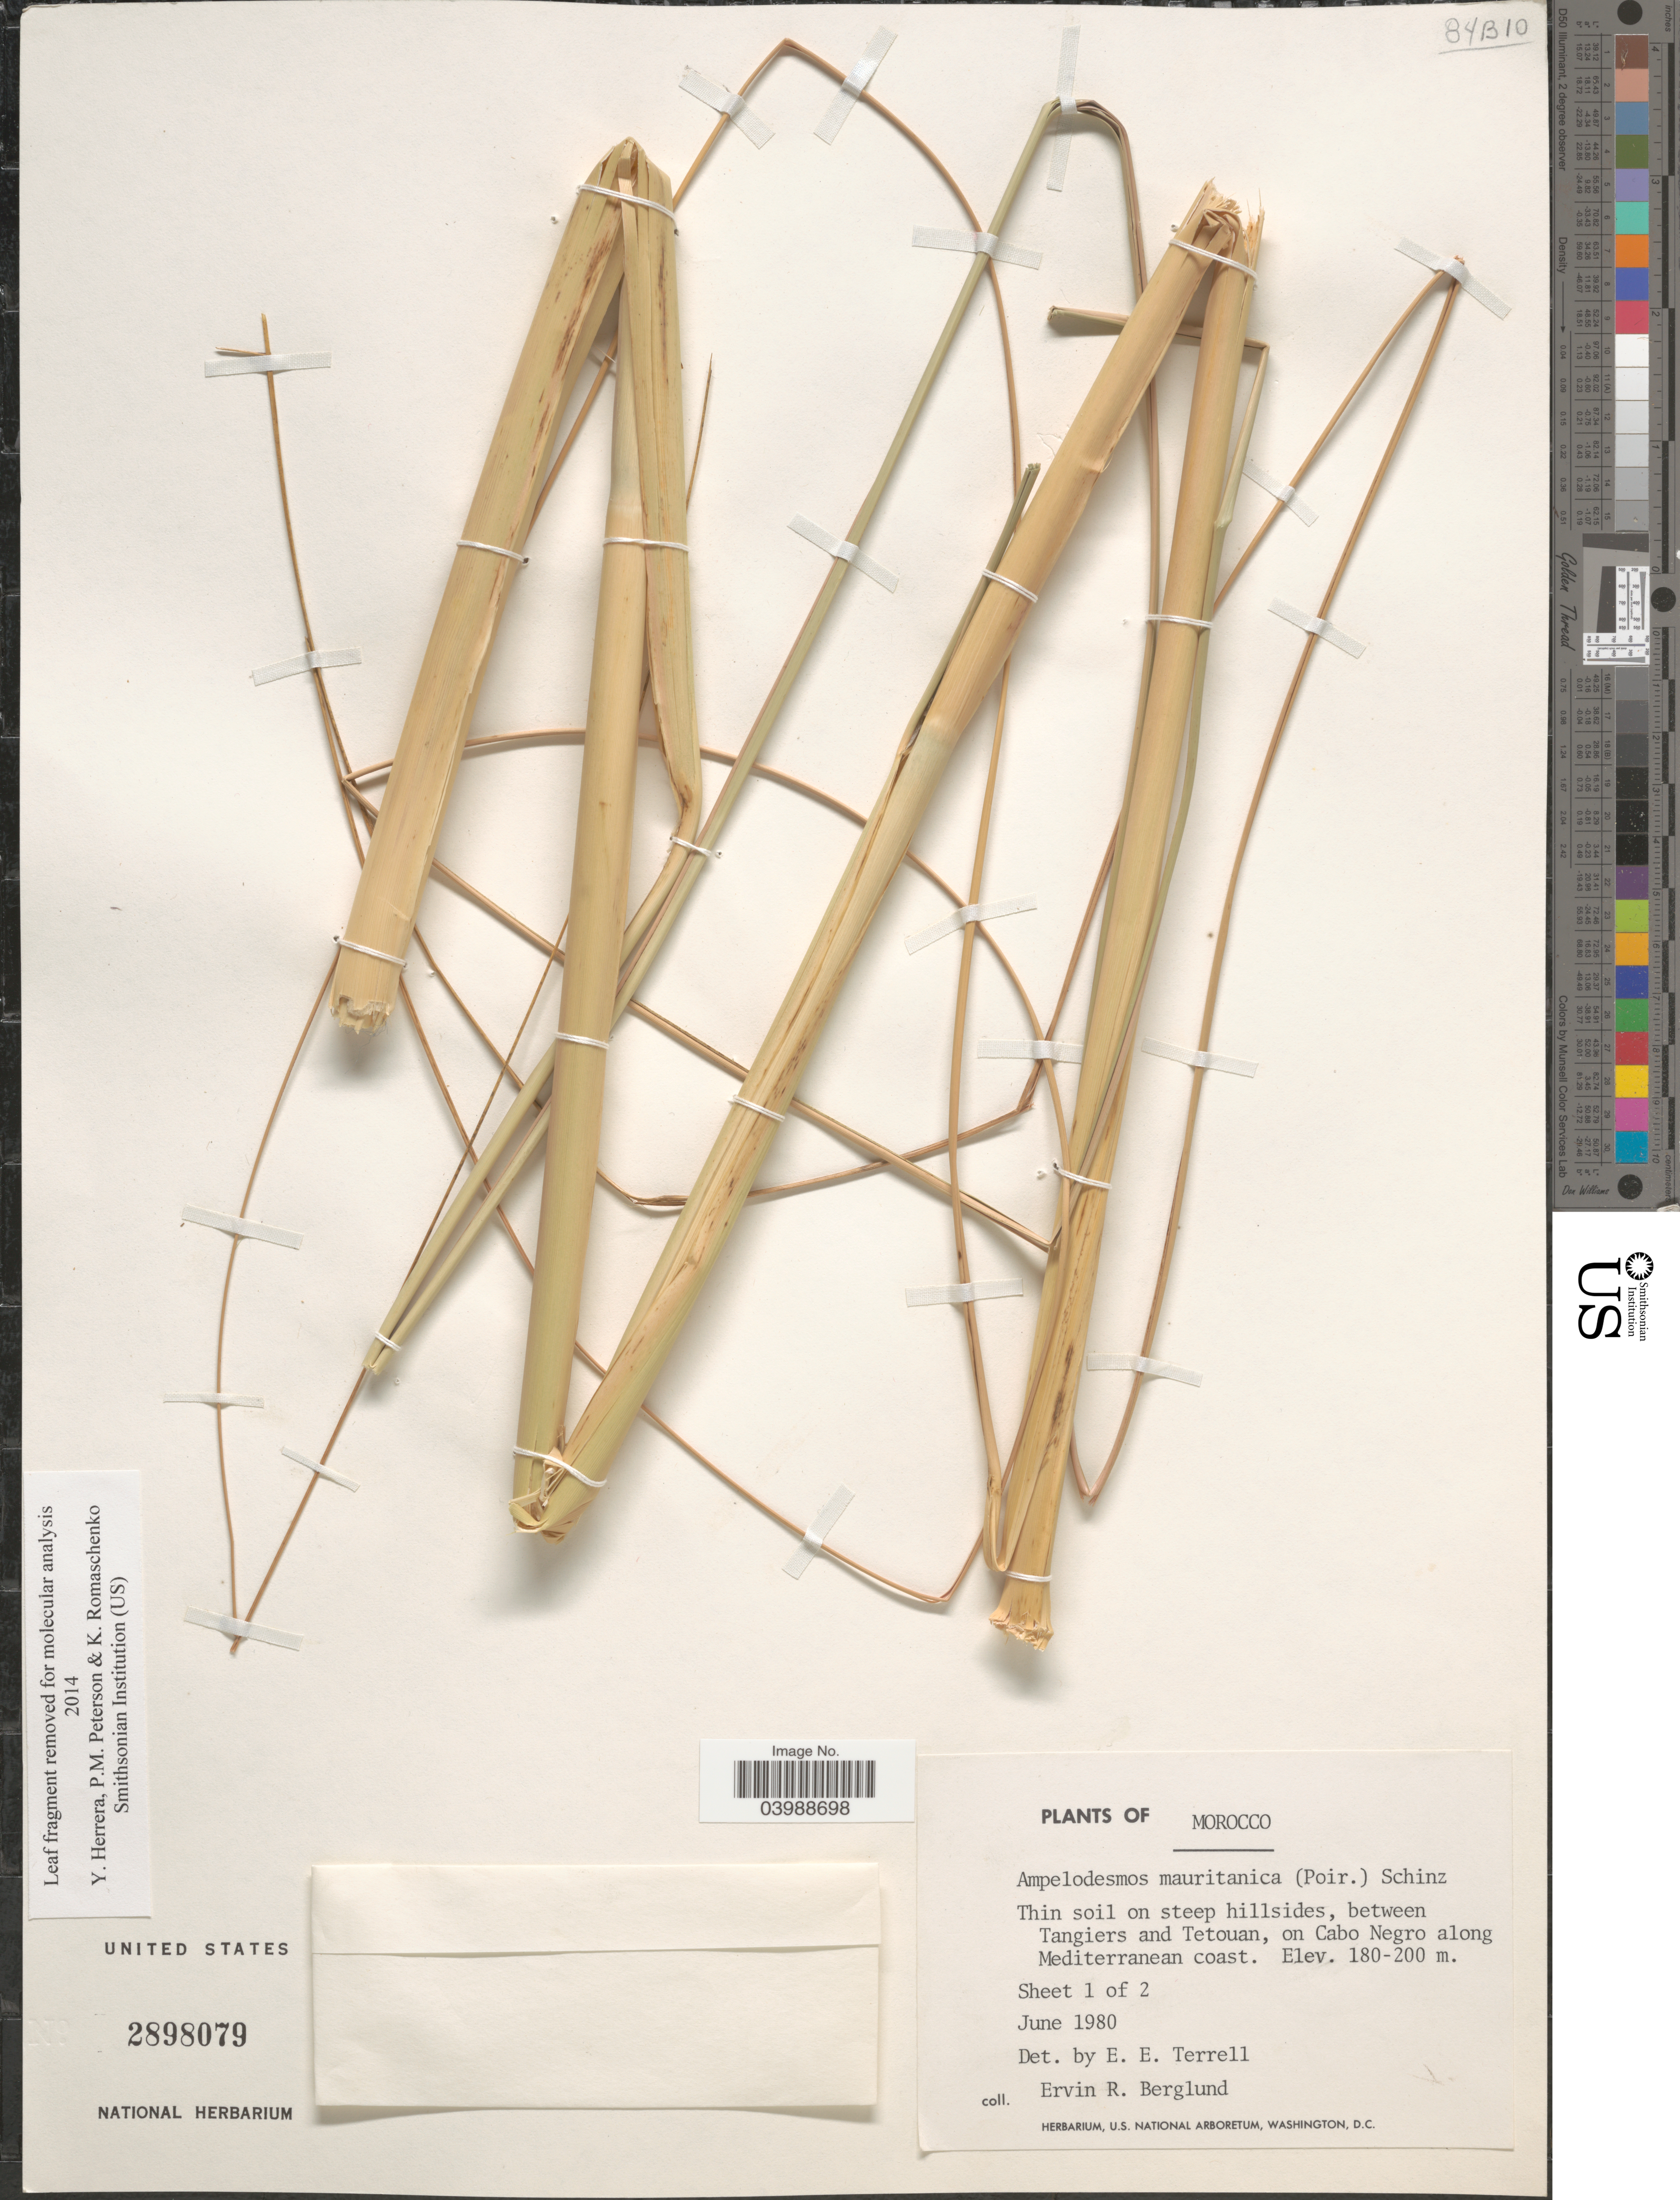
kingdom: Plantae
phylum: Tracheophyta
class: Liliopsida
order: Poales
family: Poaceae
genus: Ampelodesmos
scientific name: Ampelodesmos mauritanicus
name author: (Poir.) Durand & Schinz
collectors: E. Berglund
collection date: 1980-06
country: Morocco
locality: Between Tangiers and Tetouan, on Cabo Negro along Mediterranean coast.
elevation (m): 180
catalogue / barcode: US 2898079